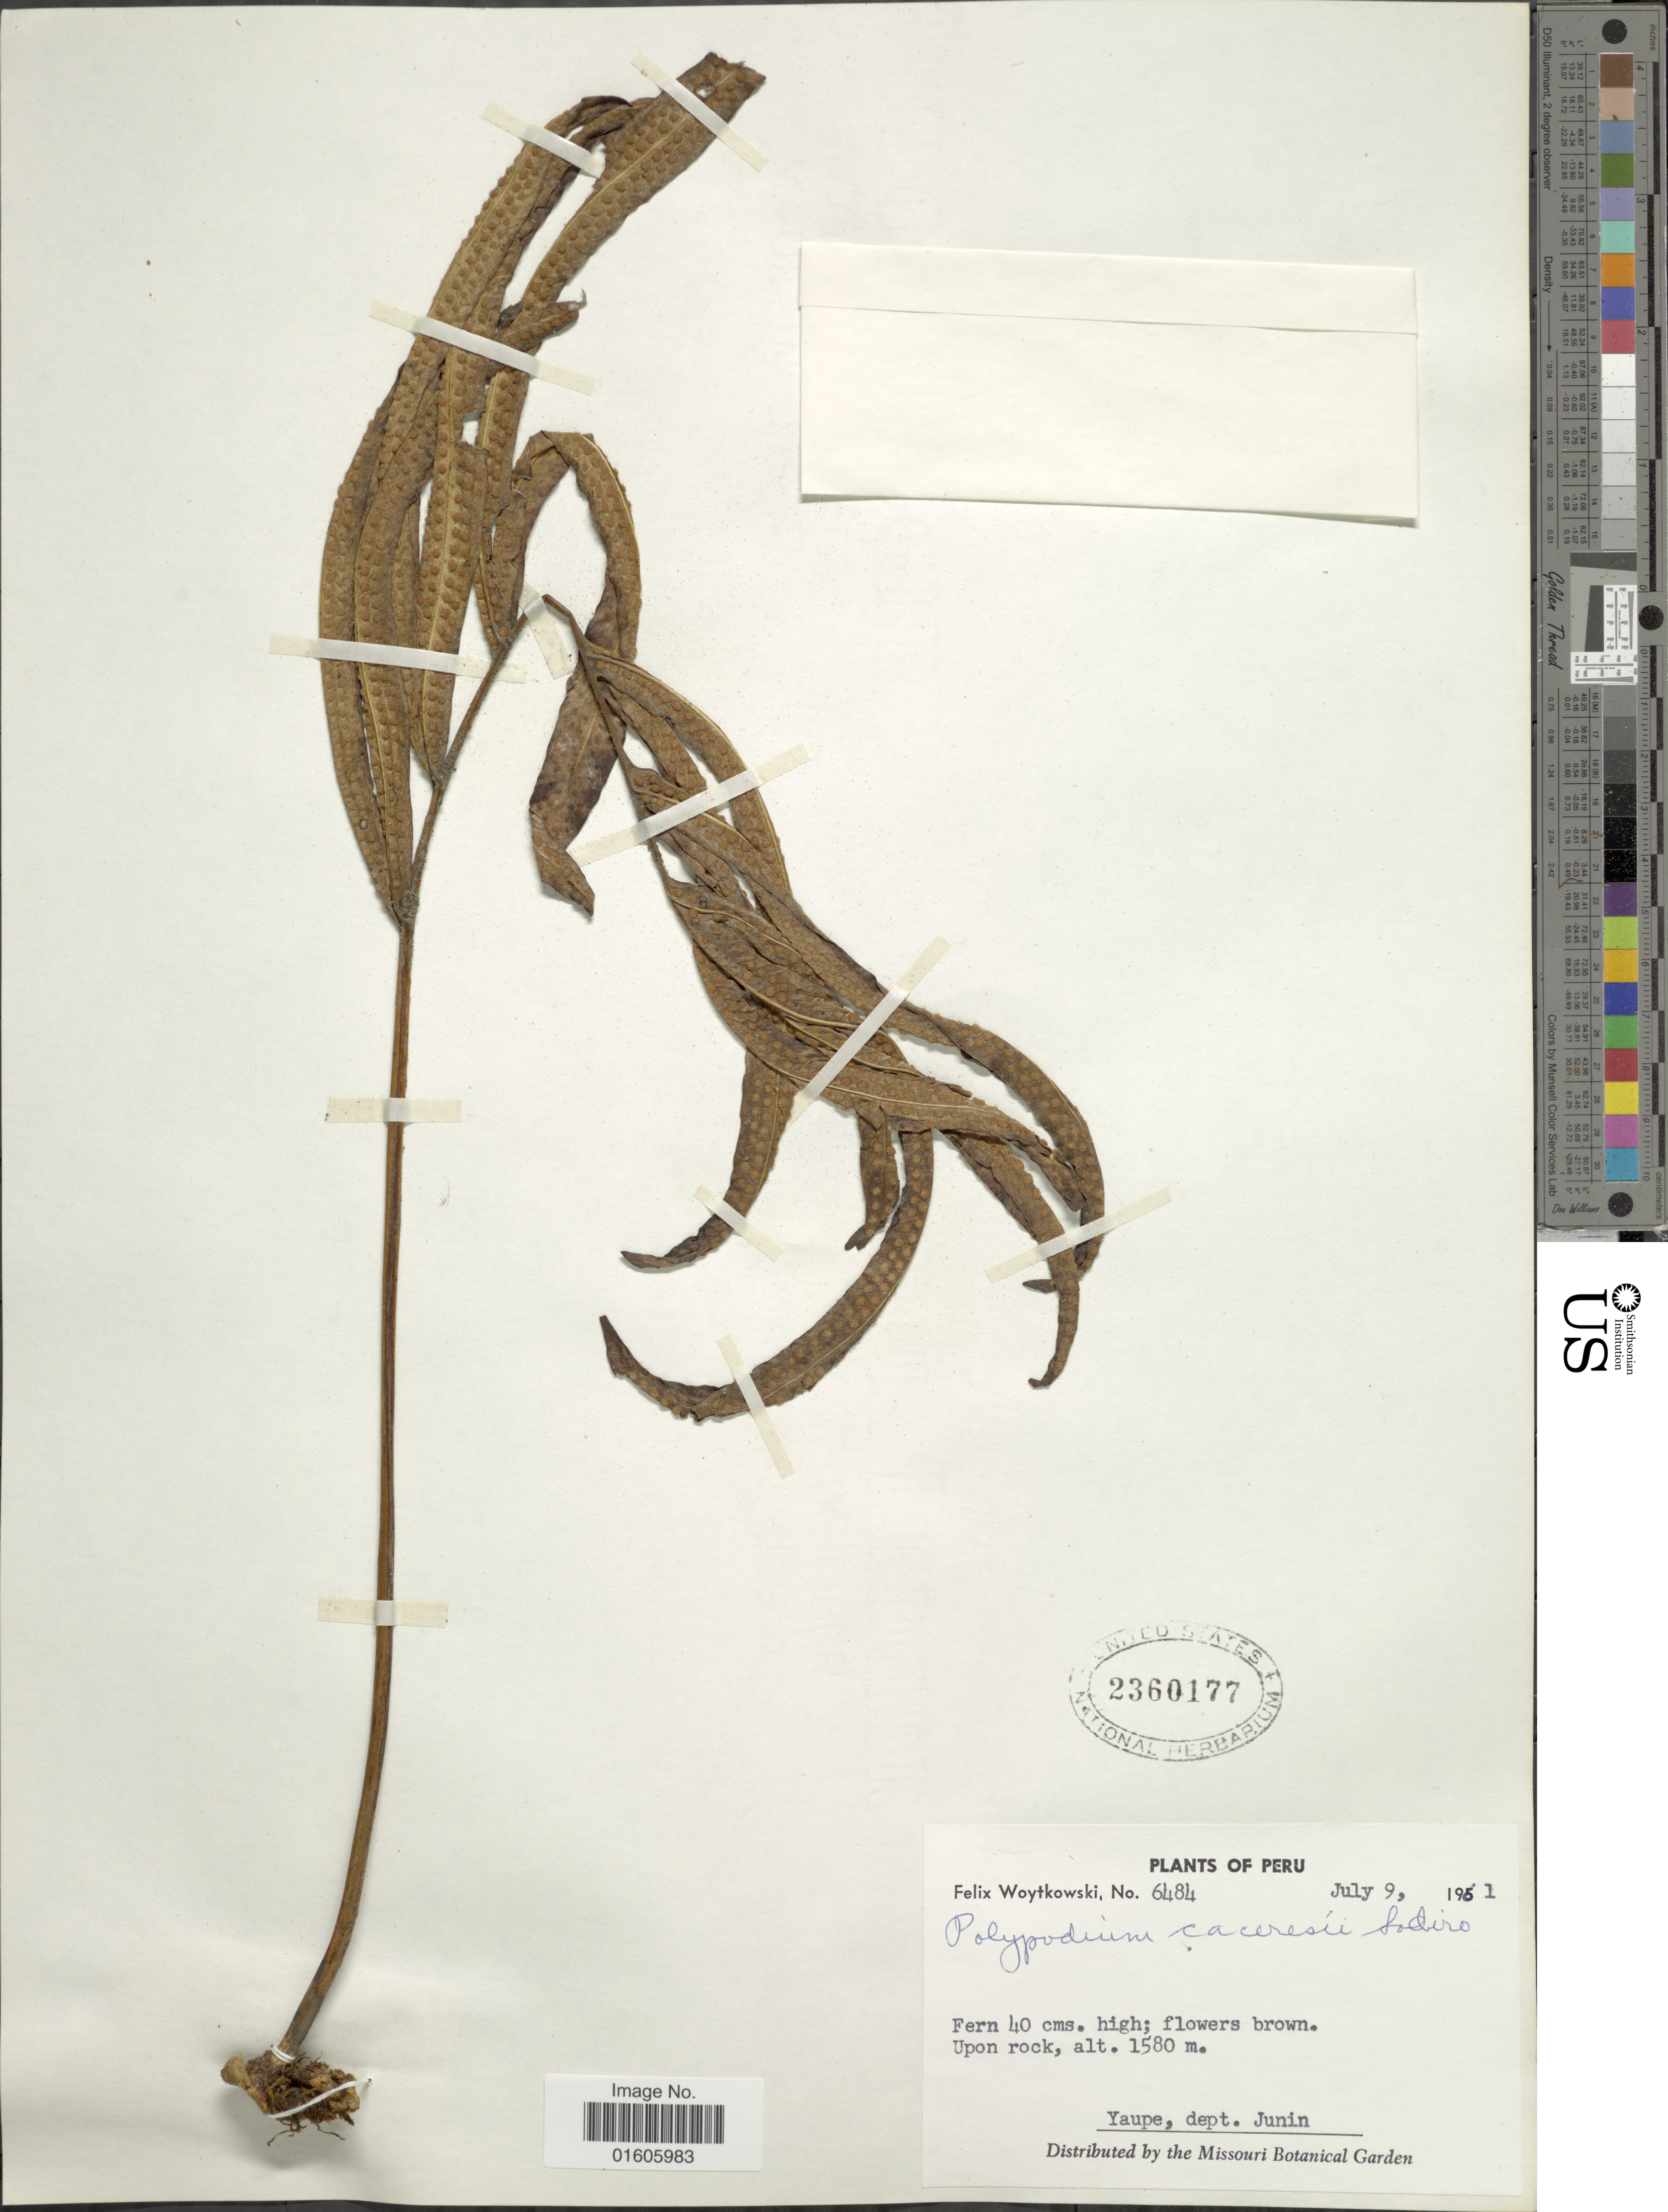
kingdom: Plantae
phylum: Tracheophyta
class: Polypodiopsida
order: Polypodiales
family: Polypodiaceae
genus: Serpocaulon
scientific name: Serpocaulon caceresii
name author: A.R. Sm.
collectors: F. Woytkowski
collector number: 6484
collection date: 1961-07-09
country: Peru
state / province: Junín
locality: Yaupe, dept. Junin.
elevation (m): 1580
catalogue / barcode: US 2360177